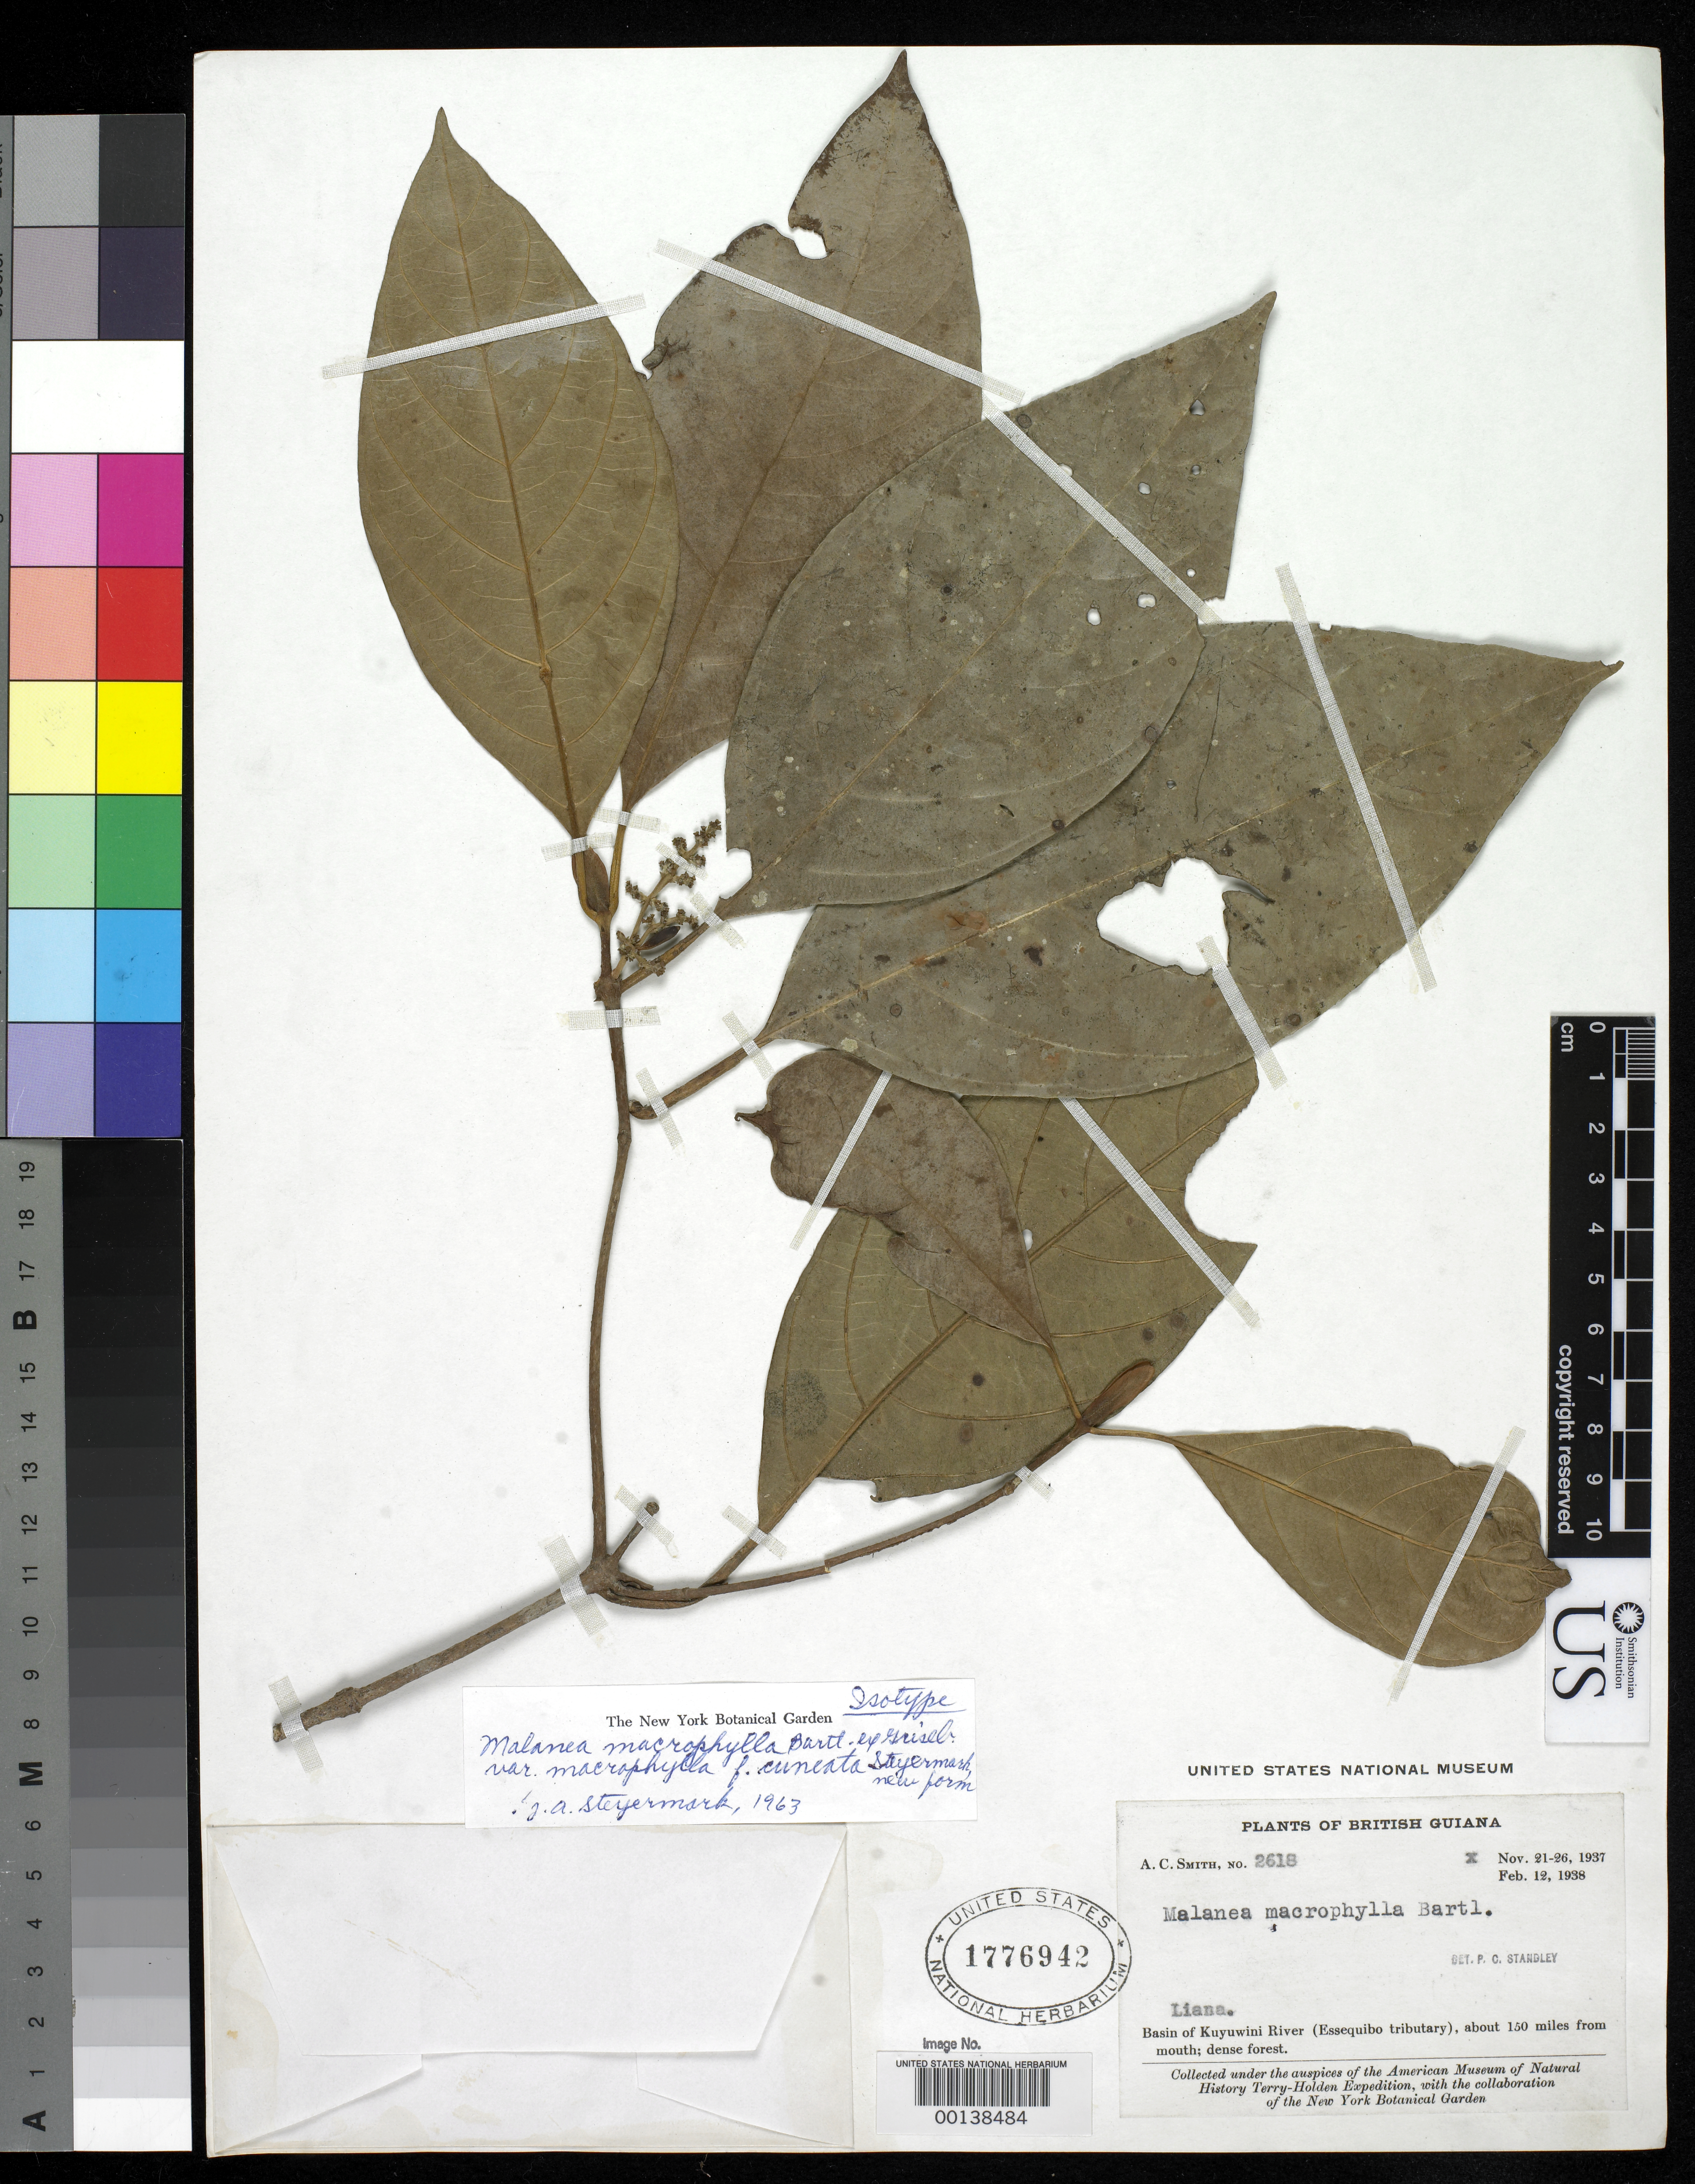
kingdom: Plantae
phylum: Tracheophyta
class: Magnoliopsida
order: Gentianales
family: Rubiaceae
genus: Malanea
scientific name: Malanea macrophylla f. cuneata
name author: Steyerm.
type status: Isotype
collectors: A. C. Smith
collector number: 2618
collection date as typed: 21 Nov 1937 to 26 Nov 1937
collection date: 1937-11-21/1937-11-26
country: Guyana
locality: Basin of Kuyuwini River (Essequibo River), ca. 150 mi from mouth.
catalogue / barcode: US 1776942